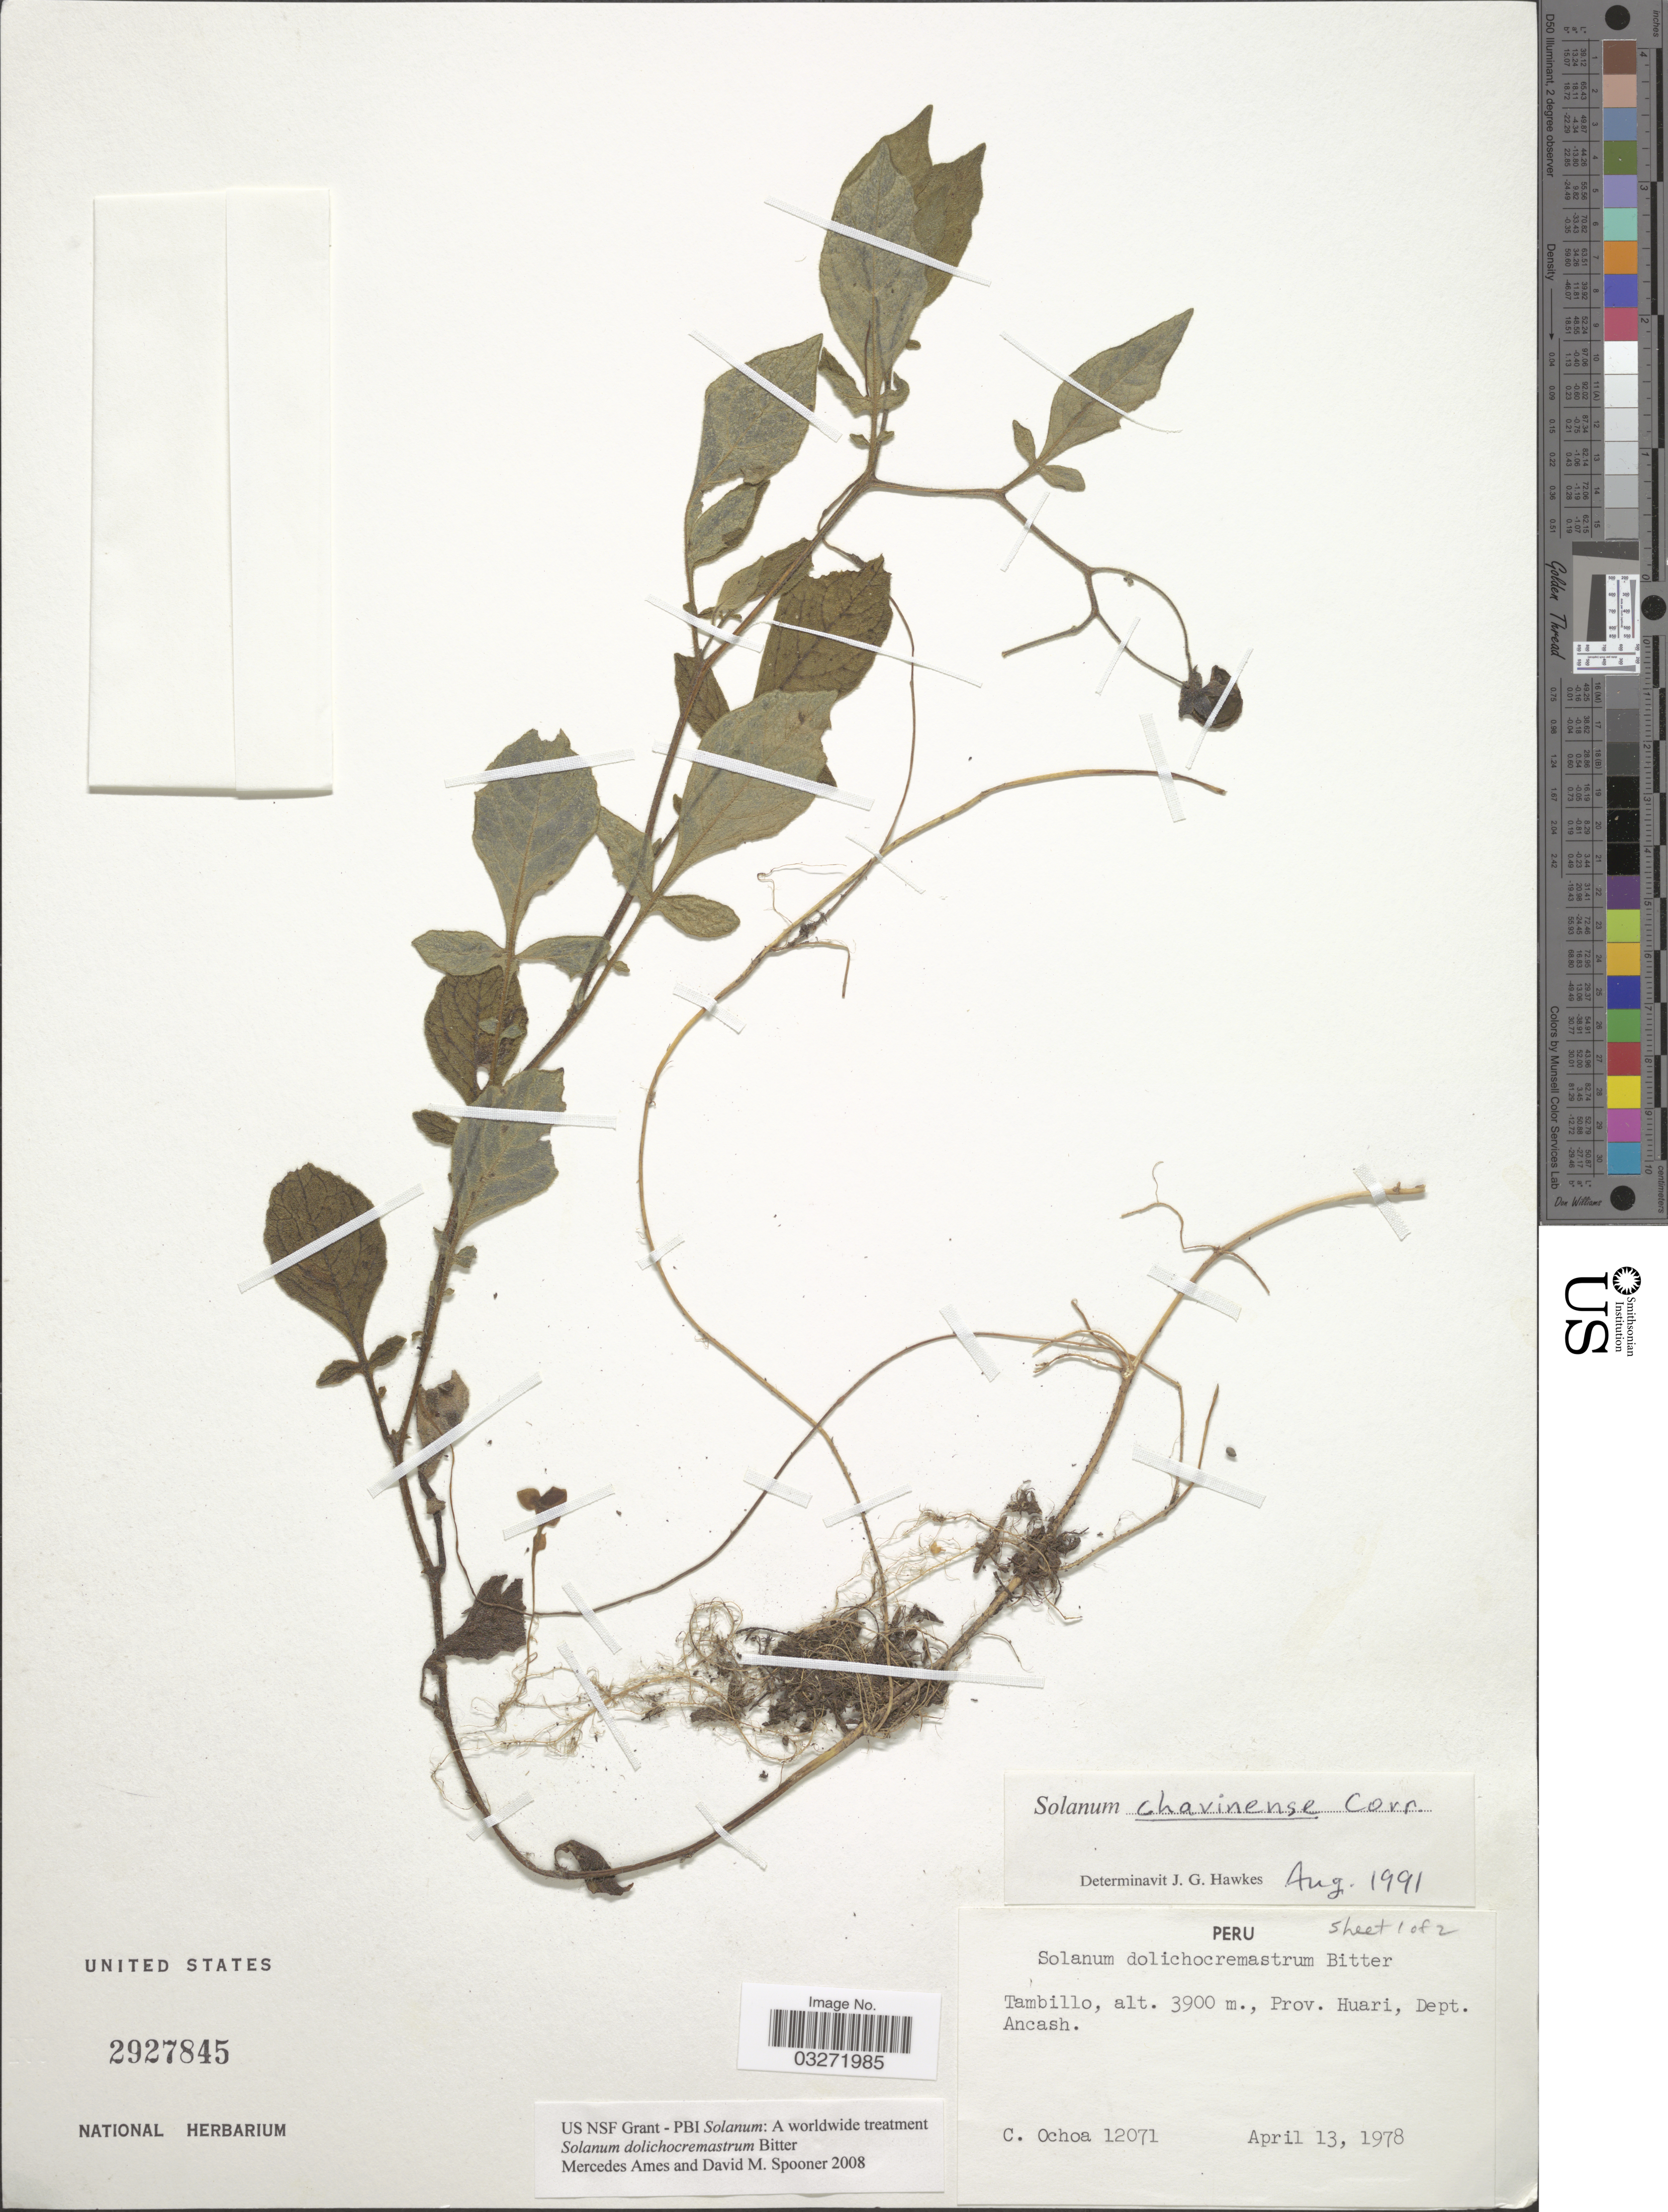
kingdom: Plantae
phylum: Tracheophyta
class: Magnoliopsida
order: Solanales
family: Solanaceae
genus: Solanum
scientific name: Solanum dolichocremastrum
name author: Bitter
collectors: C. Ochoa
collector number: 12071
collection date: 1978-04-13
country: Peru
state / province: Ancash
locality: Tambillo, Prov. Huari, Dept. Ancash.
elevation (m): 3900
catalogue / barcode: US 2927845